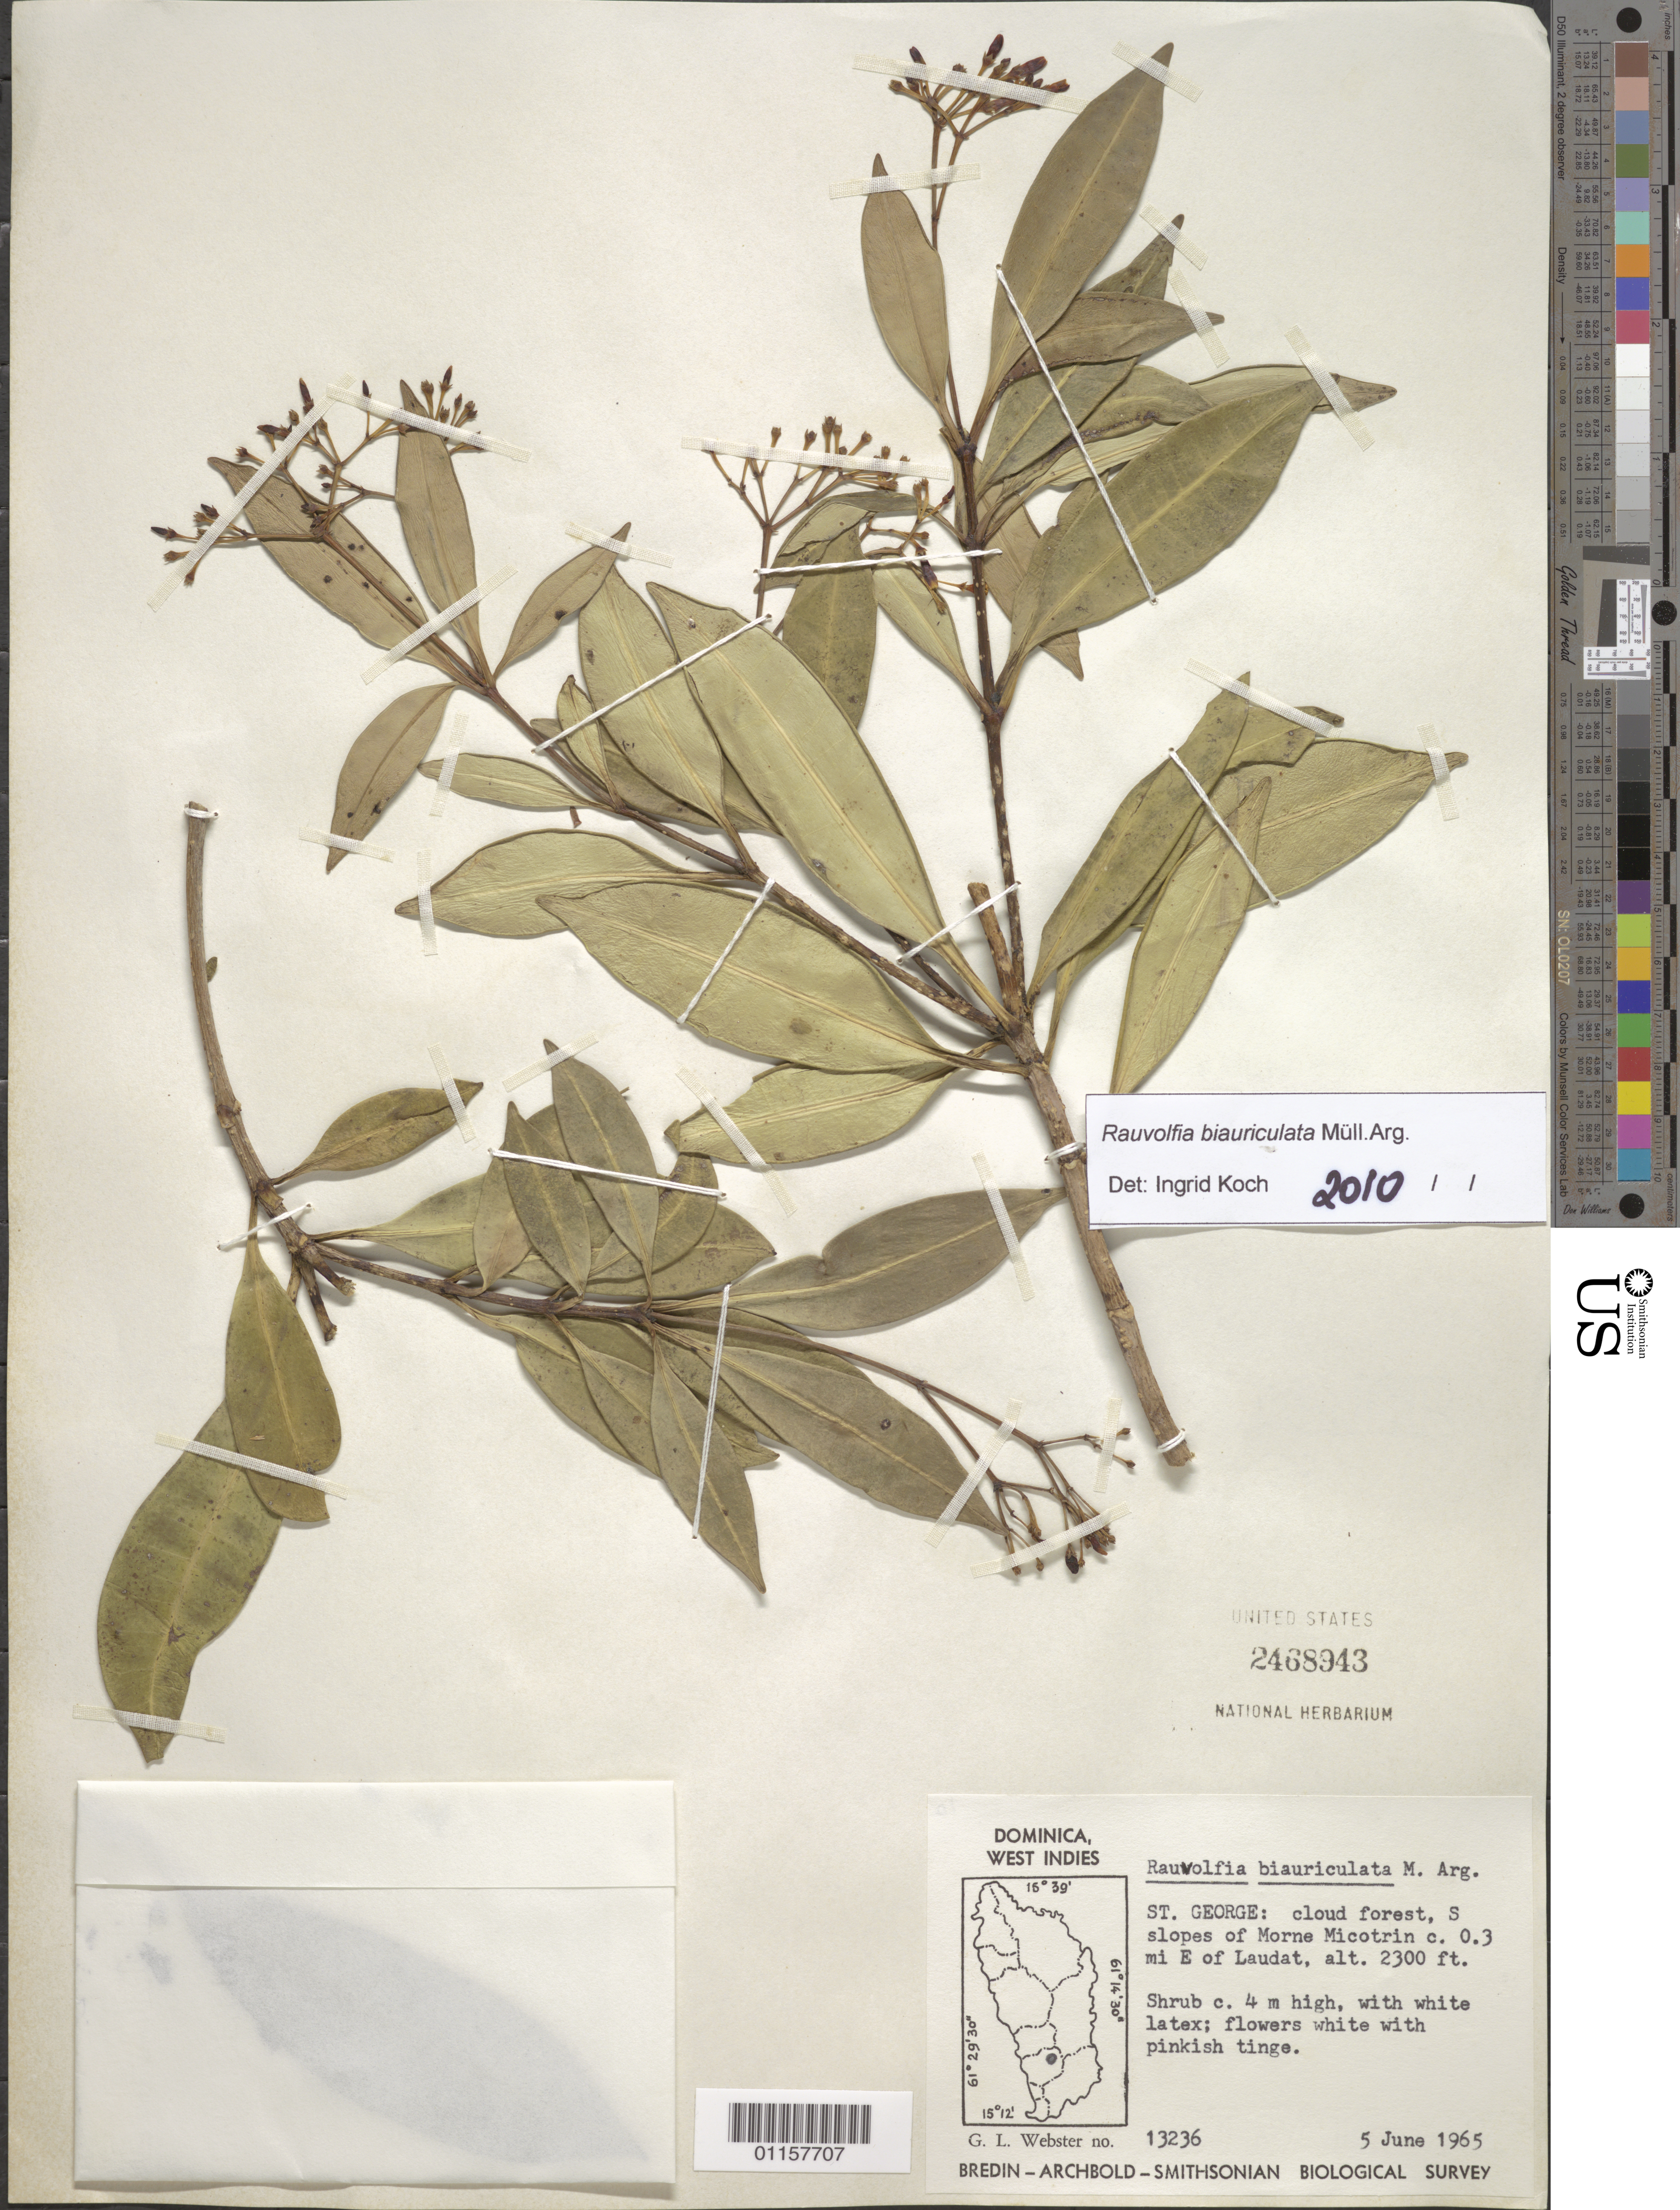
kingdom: Plantae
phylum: Tracheophyta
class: Magnoliopsida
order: Gentianales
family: Apocynaceae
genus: Rauvolfia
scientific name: Rauvolfia biauriculata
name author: Müll. Arg.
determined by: Koch, I.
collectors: G. L. Webster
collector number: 13236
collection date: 1965-06-05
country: Dominica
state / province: St. George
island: Dominica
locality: Morne Micotrin, about 0.3 miles E of Laudat.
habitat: Cloud forest.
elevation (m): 701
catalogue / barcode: US 2468943